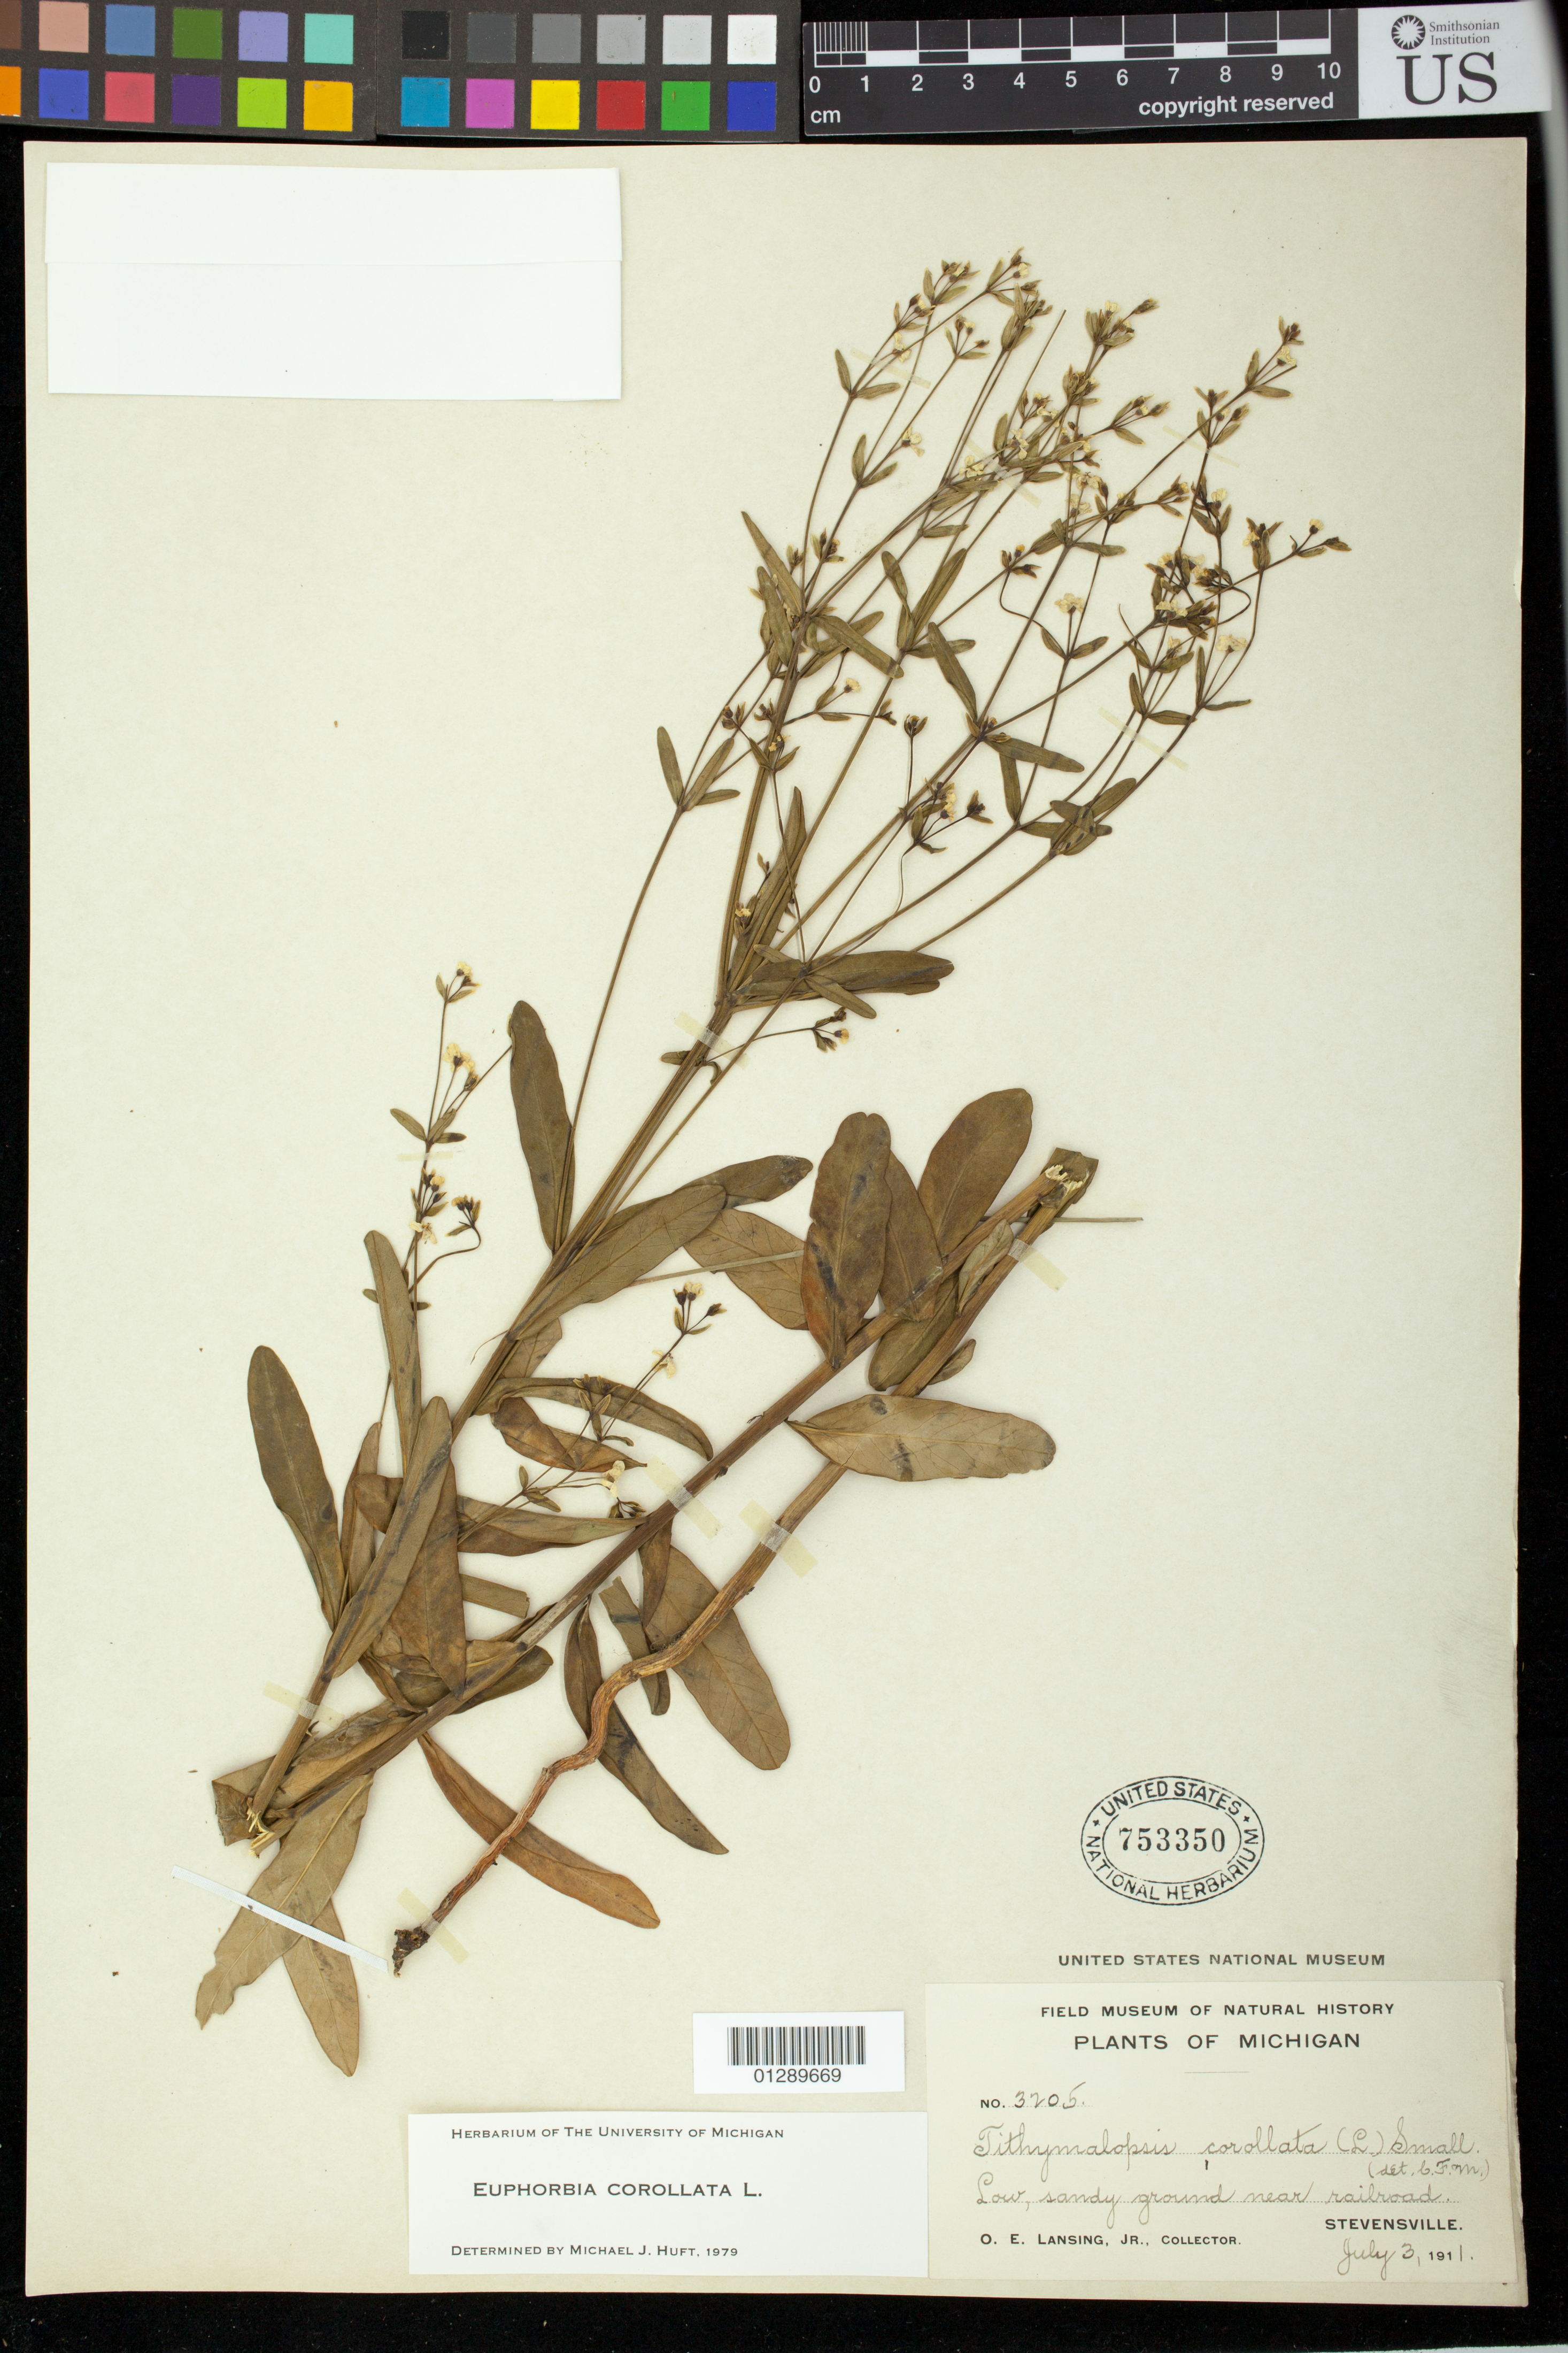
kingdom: Plantae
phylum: Tracheophyta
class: Magnoliopsida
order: Malpighiales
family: Euphorbiaceae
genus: Euphorbia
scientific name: Euphorbia corollata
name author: L.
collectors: O. Lansing Jr.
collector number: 3205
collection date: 1911-07-03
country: United States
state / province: Michigan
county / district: Berrien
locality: near railroad. Stevensville.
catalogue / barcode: US 753350